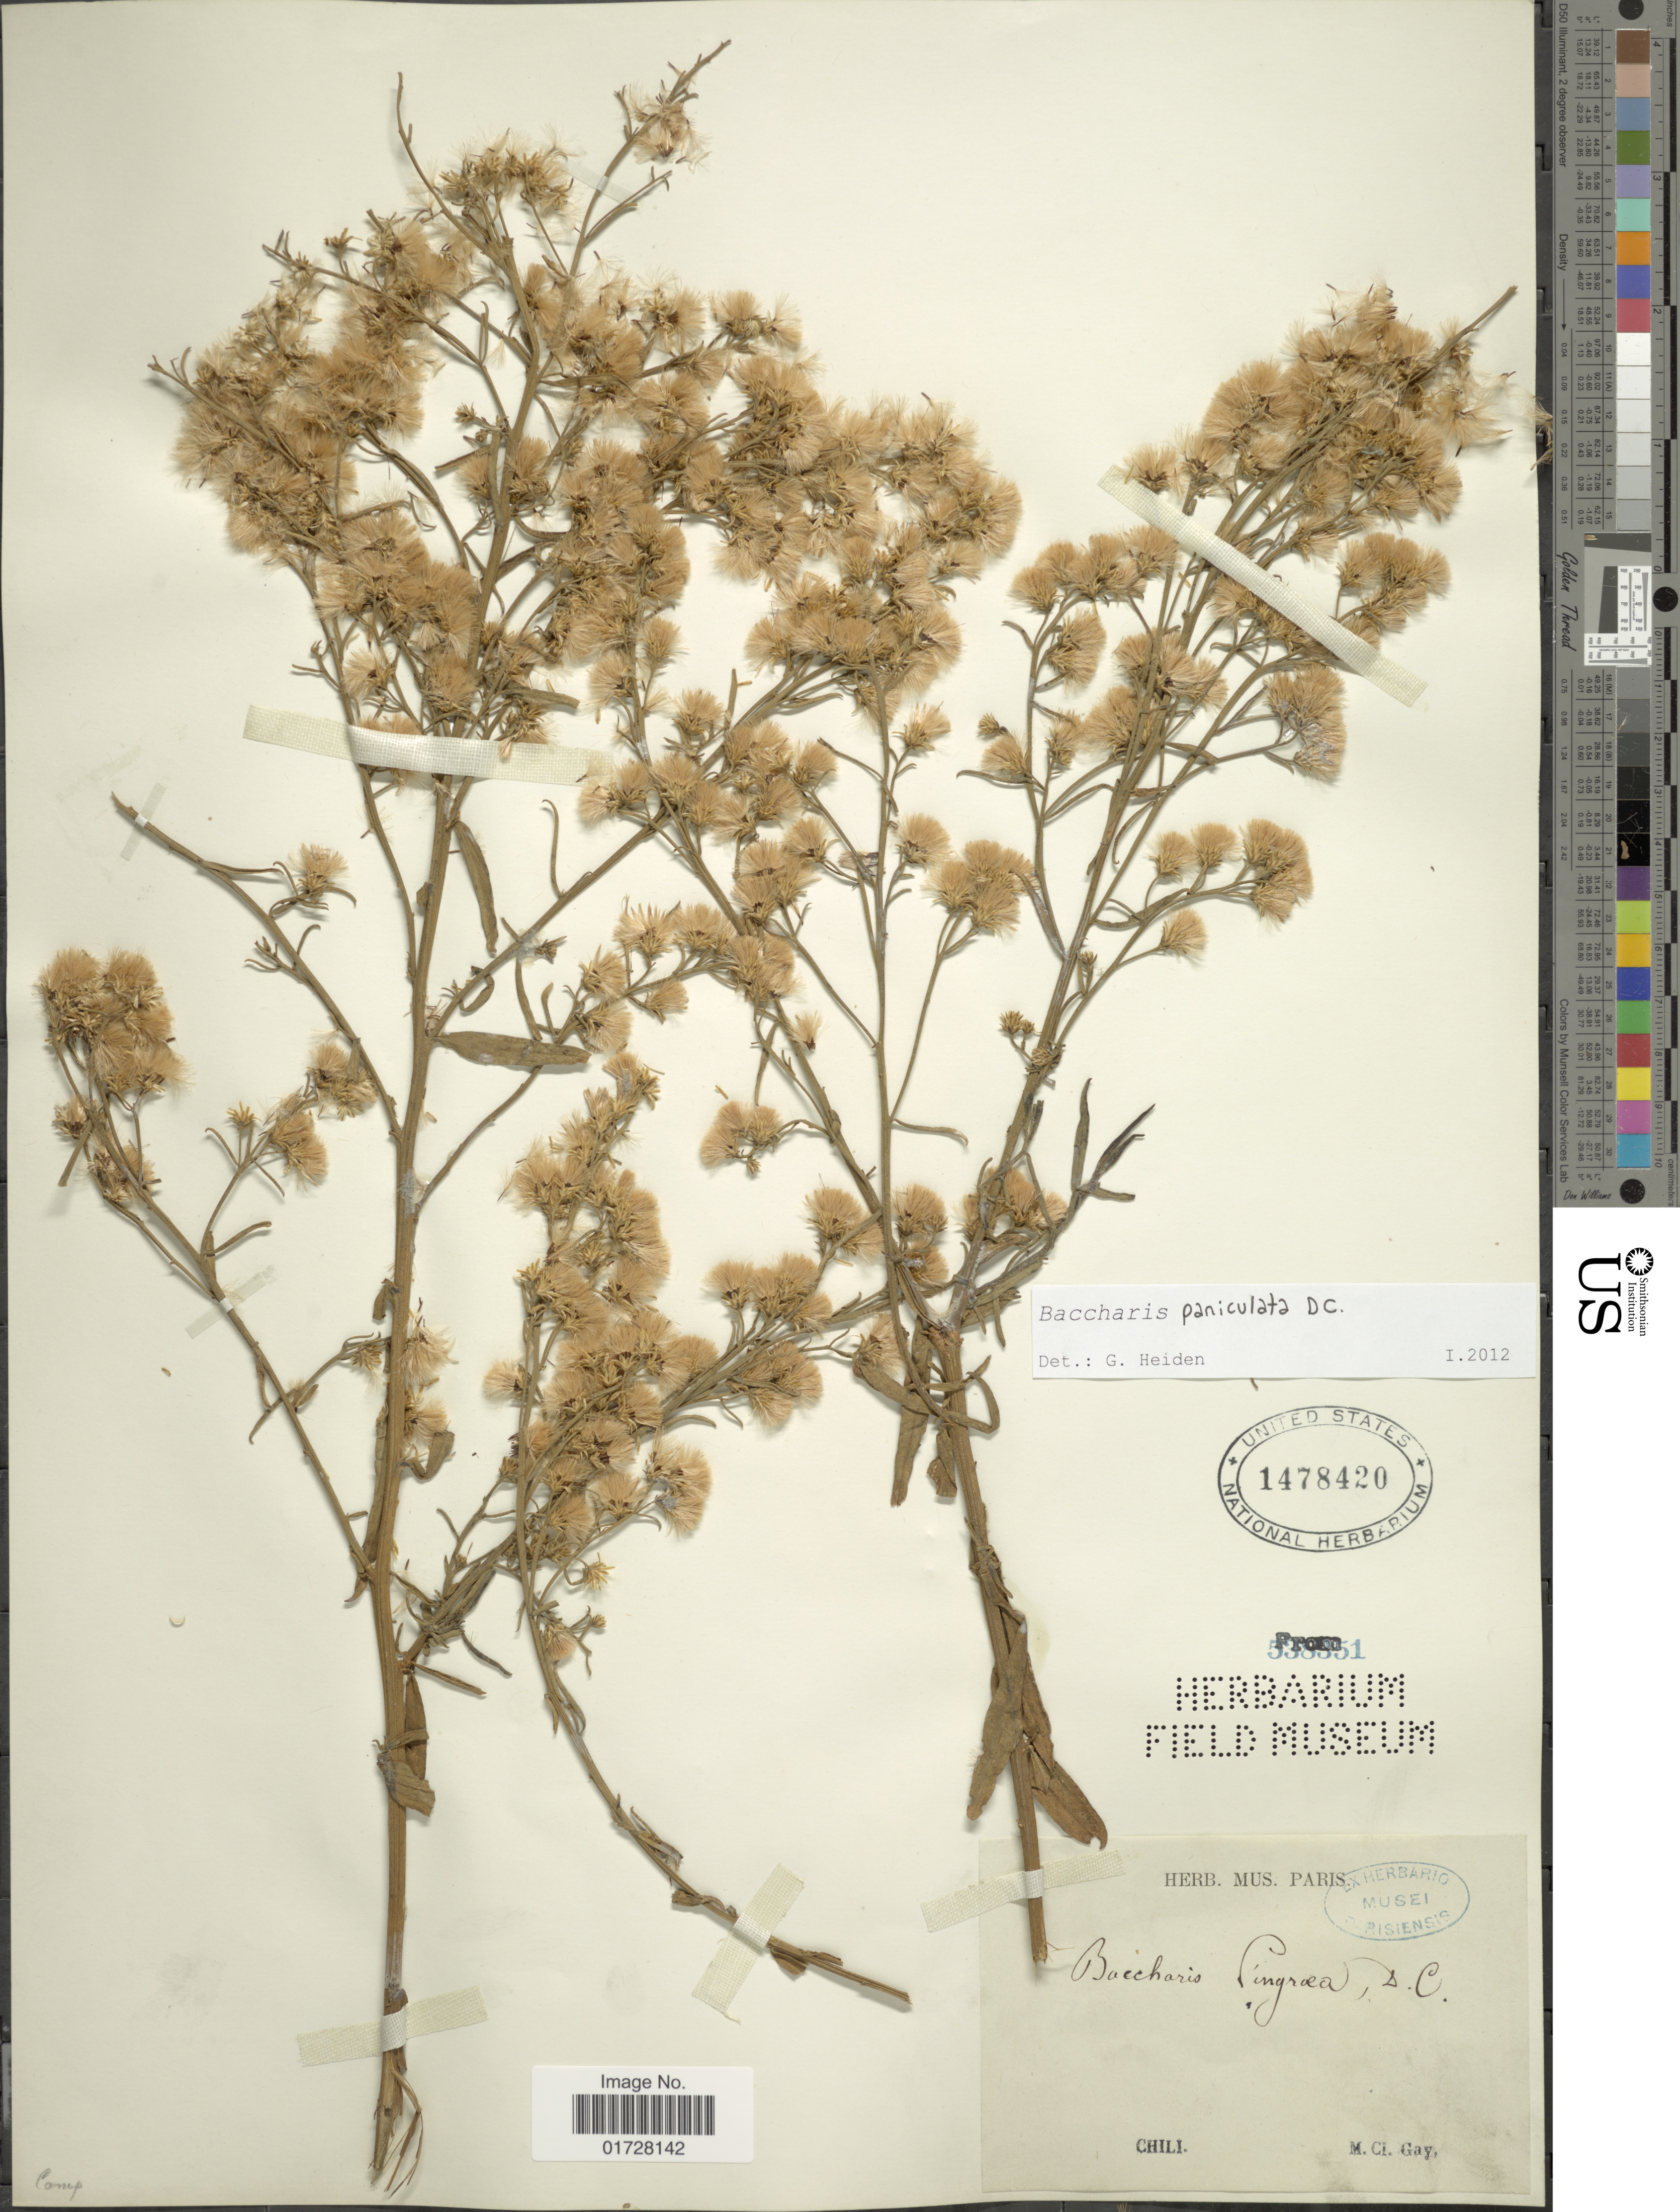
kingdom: Plantae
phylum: Tracheophyta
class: Magnoliopsida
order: Asterales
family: Asteraceae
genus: Baccharis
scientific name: Baccharis paniculata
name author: DC.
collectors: M. Gay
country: Chile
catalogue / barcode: US 1478420